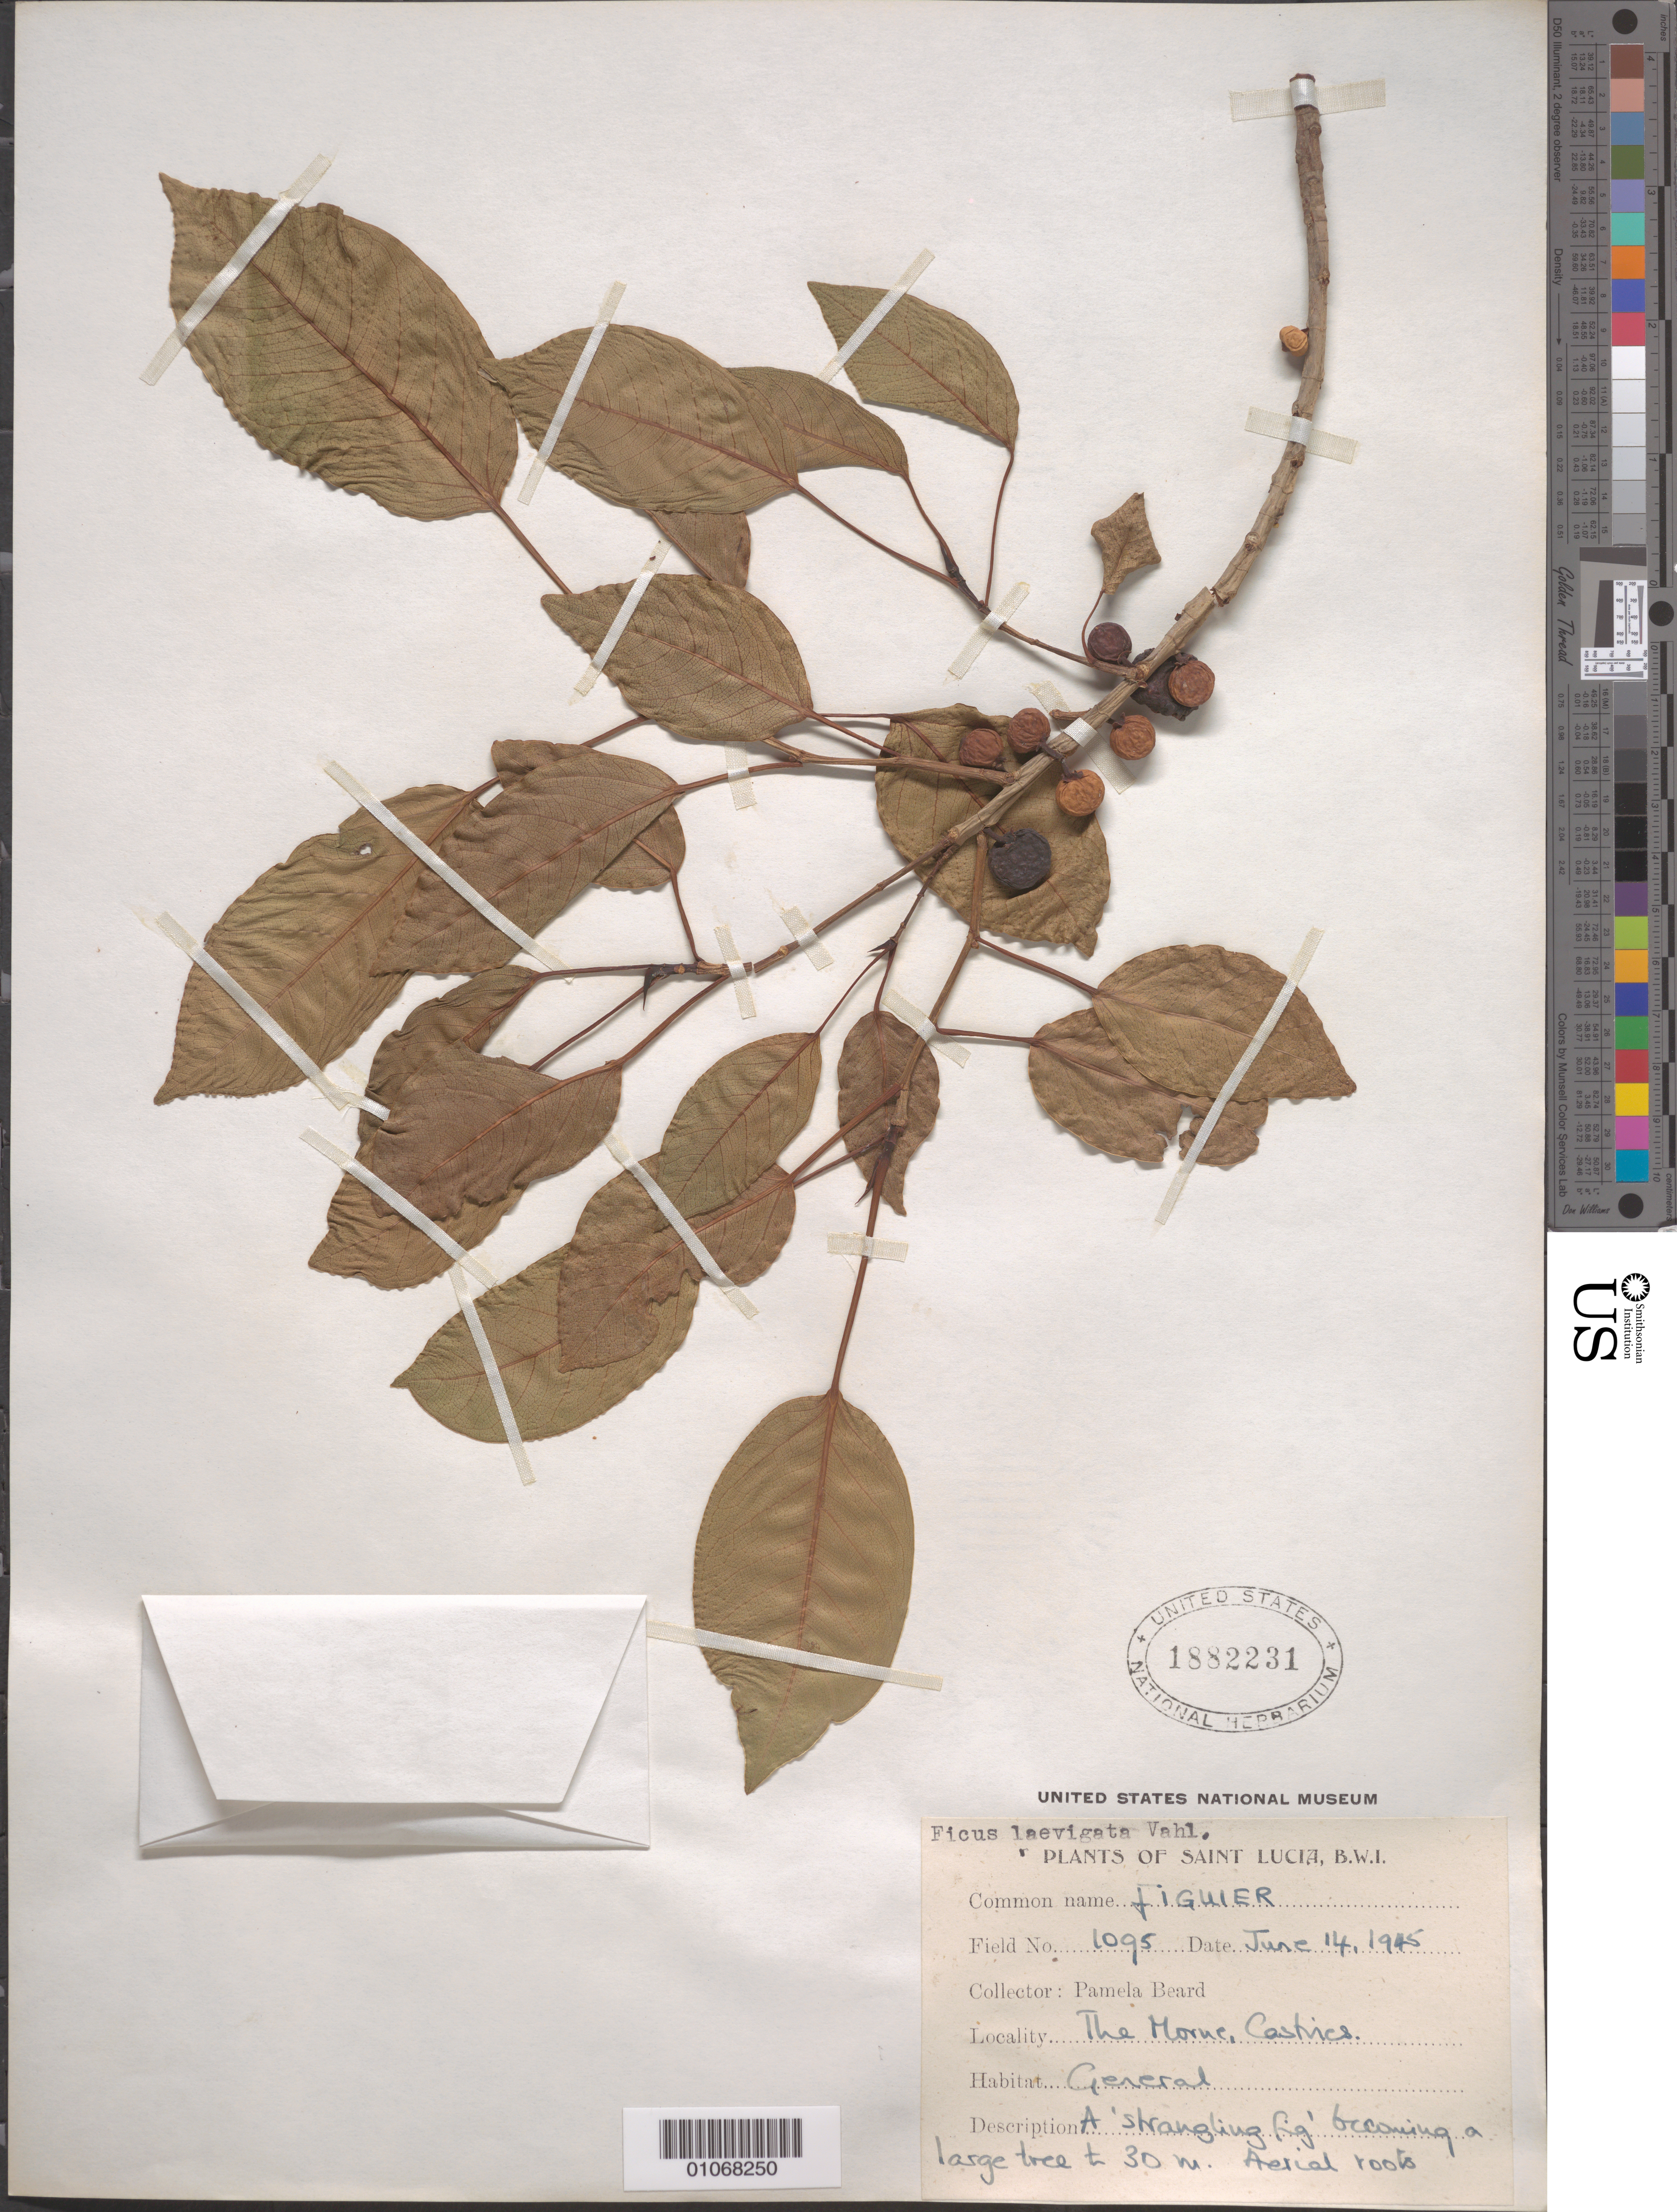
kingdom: Plantae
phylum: Tracheophyta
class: Magnoliopsida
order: Rosales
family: Moraceae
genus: Ficus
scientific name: Ficus citrifolia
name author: Mill.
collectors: P. Beard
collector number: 1095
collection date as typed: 14 Jun 1945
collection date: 1945-06-14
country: St. Lucia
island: St. Lucia I.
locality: The Morue, Castrice.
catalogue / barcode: US 1882231